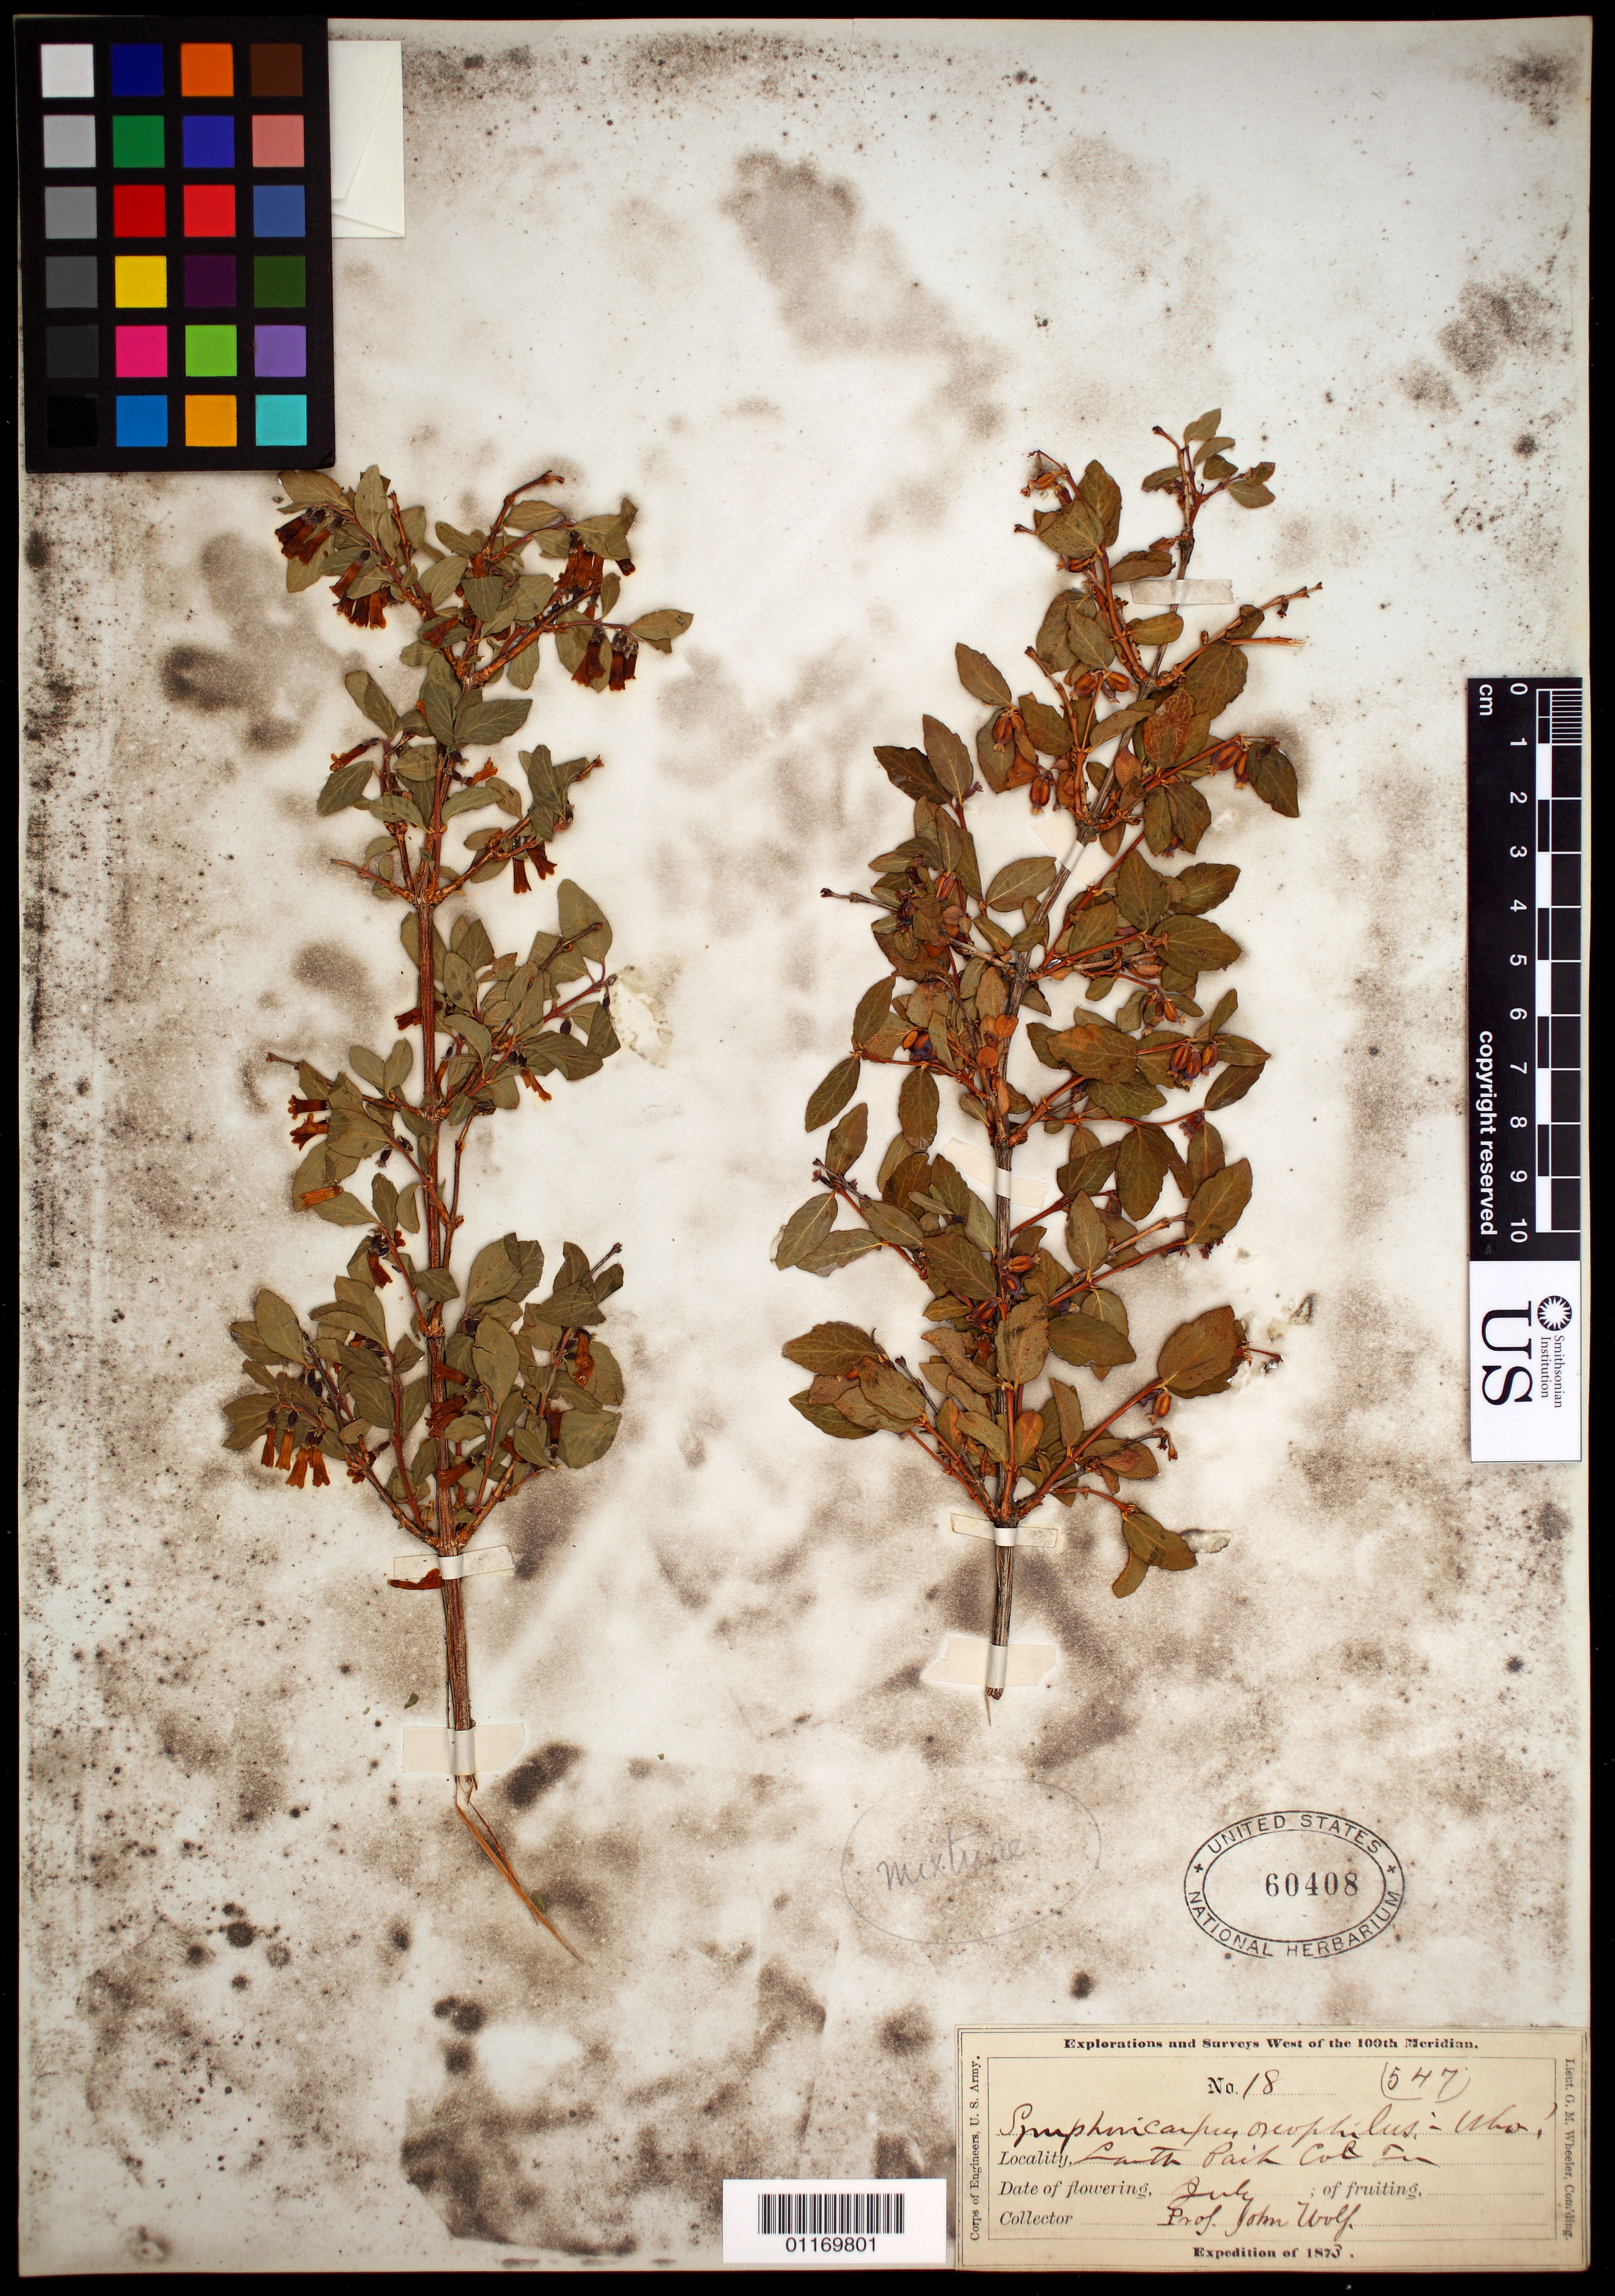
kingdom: Plantae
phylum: Tracheophyta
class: Magnoliopsida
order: Dipsacales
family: Caprifoliaceae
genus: Symphoricarpos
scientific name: Symphoricarpos oreophilus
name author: A. Gray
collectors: J. Wolf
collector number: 18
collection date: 1873-07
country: United States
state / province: Colorado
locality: South Park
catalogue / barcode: US 60408